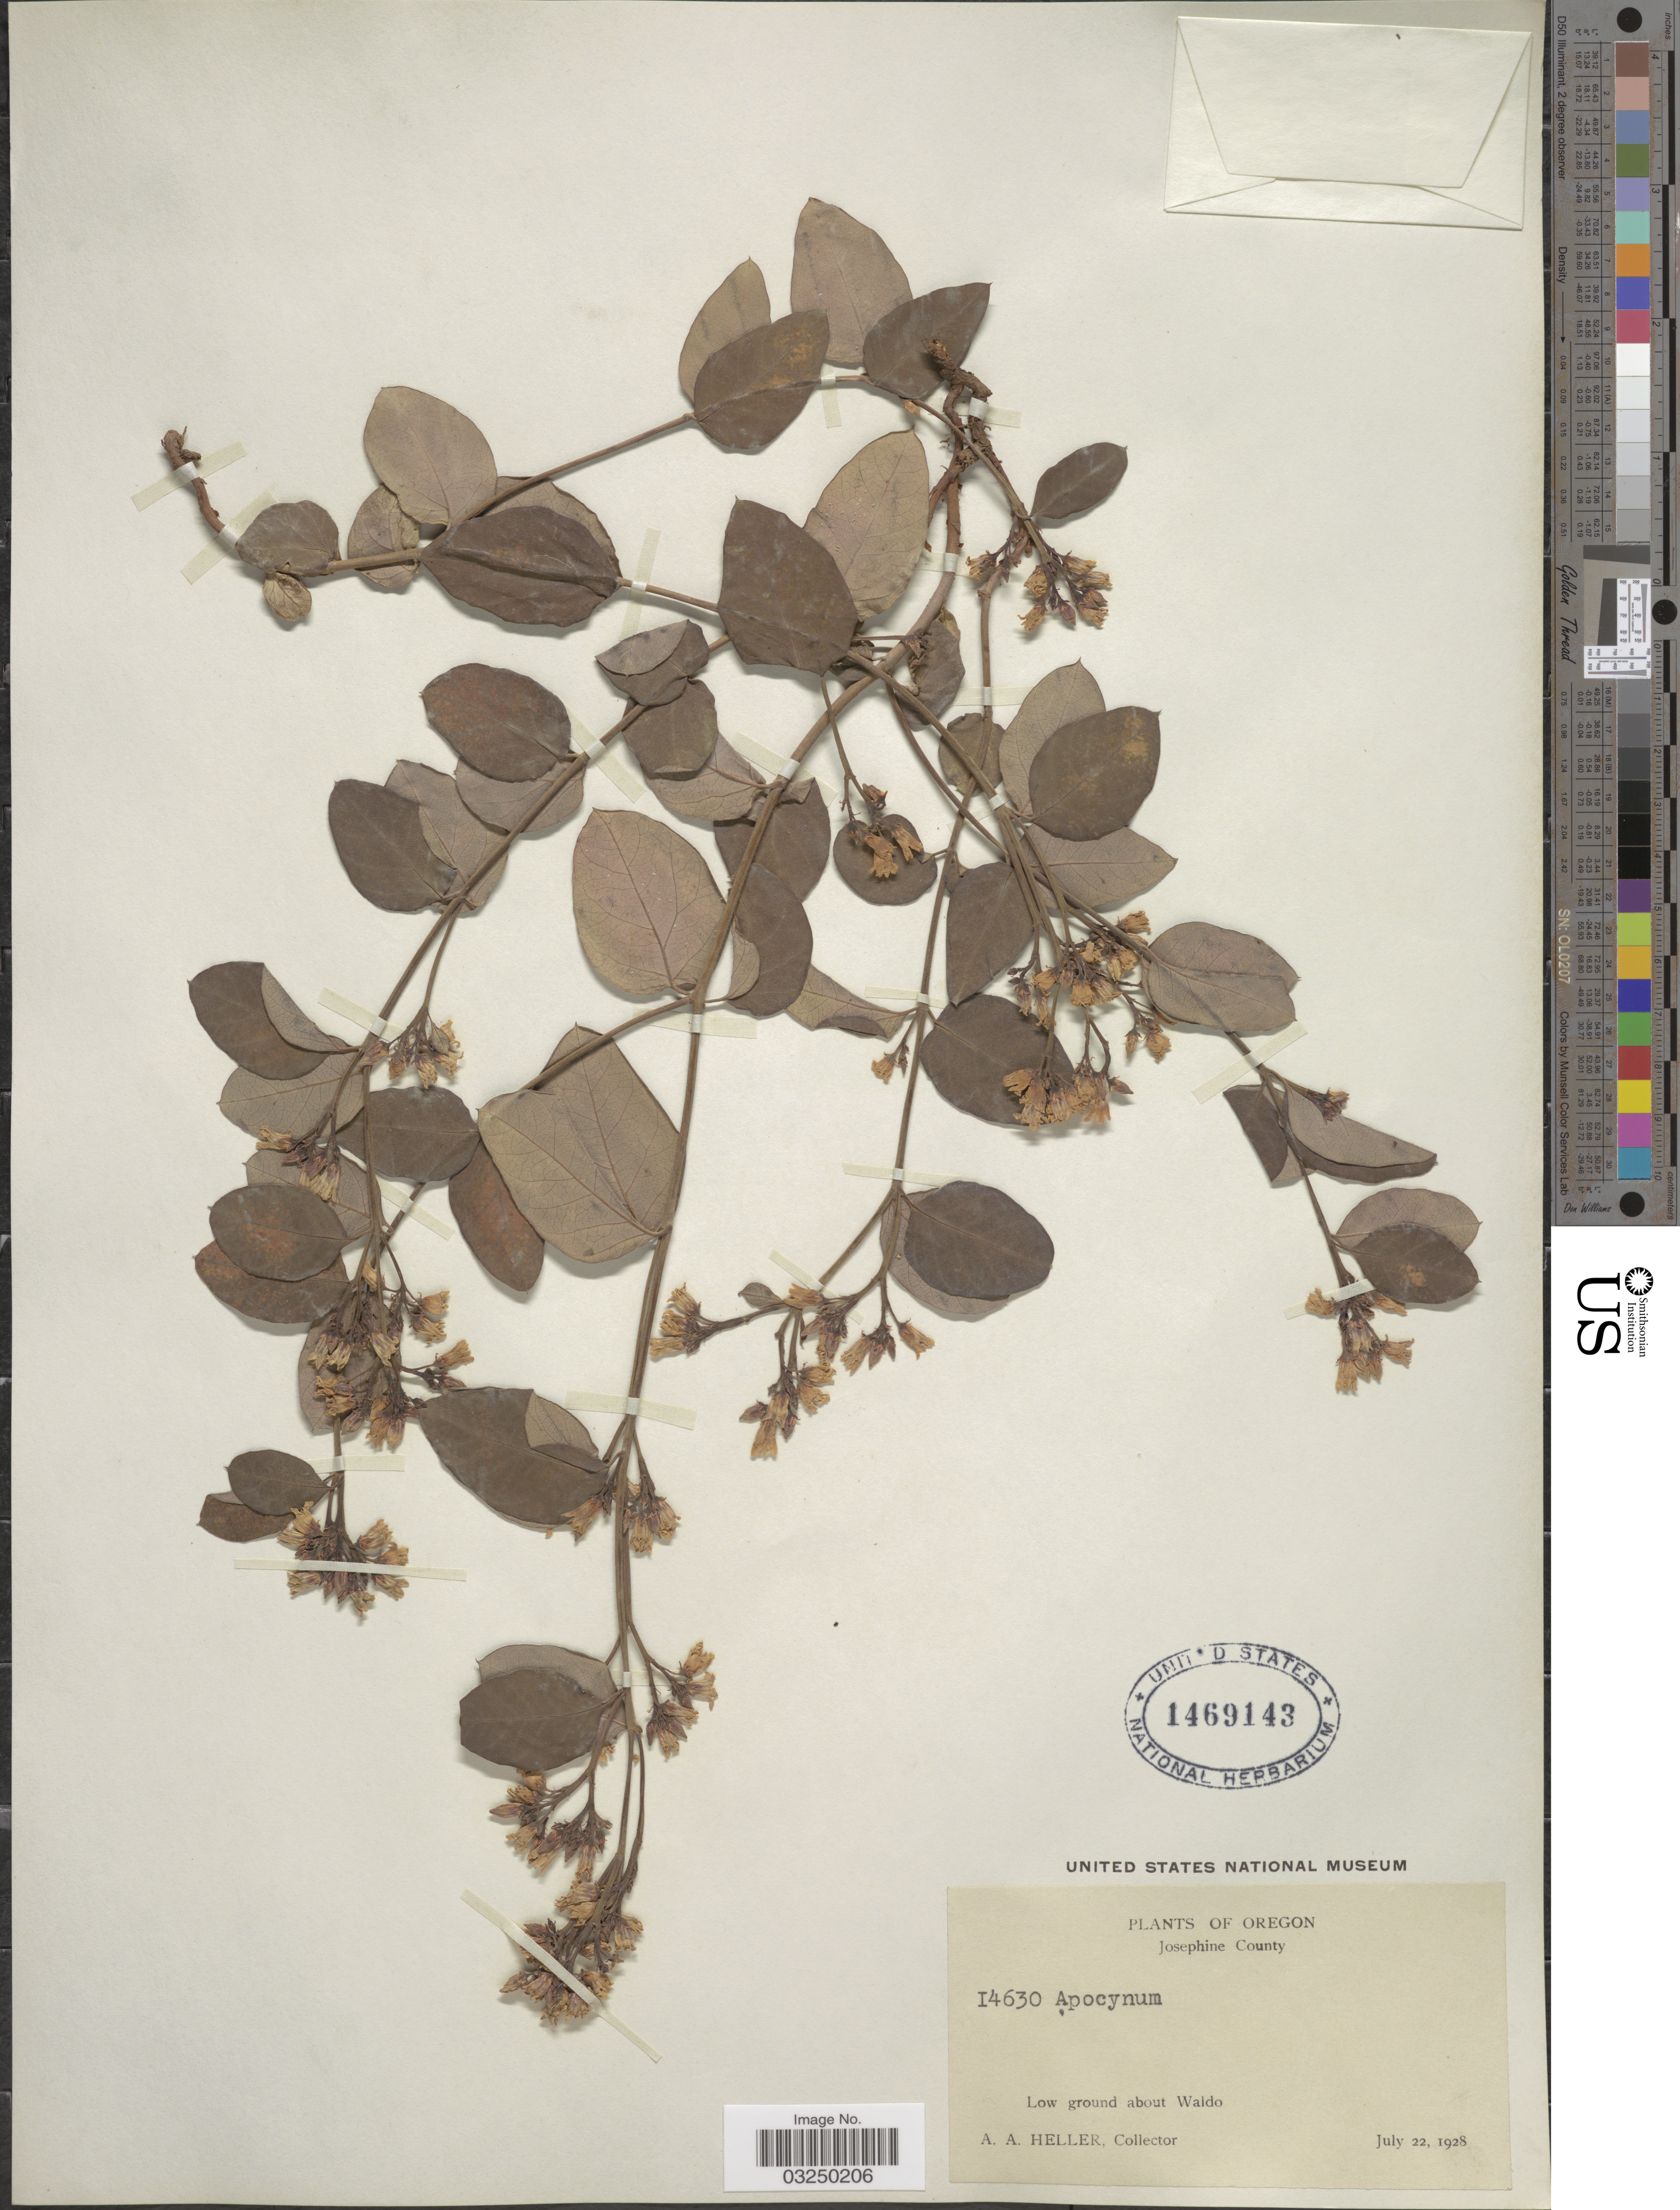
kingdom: Plantae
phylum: Tracheophyta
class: Magnoliopsida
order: Gentianales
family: Apocynaceae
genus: Apocynum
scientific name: Apocynum sp.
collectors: A. A. Heller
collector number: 14630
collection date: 1928-07-22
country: United States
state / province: Oregon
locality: Josephine County, Low ground about Waldo.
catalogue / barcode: US 1469143